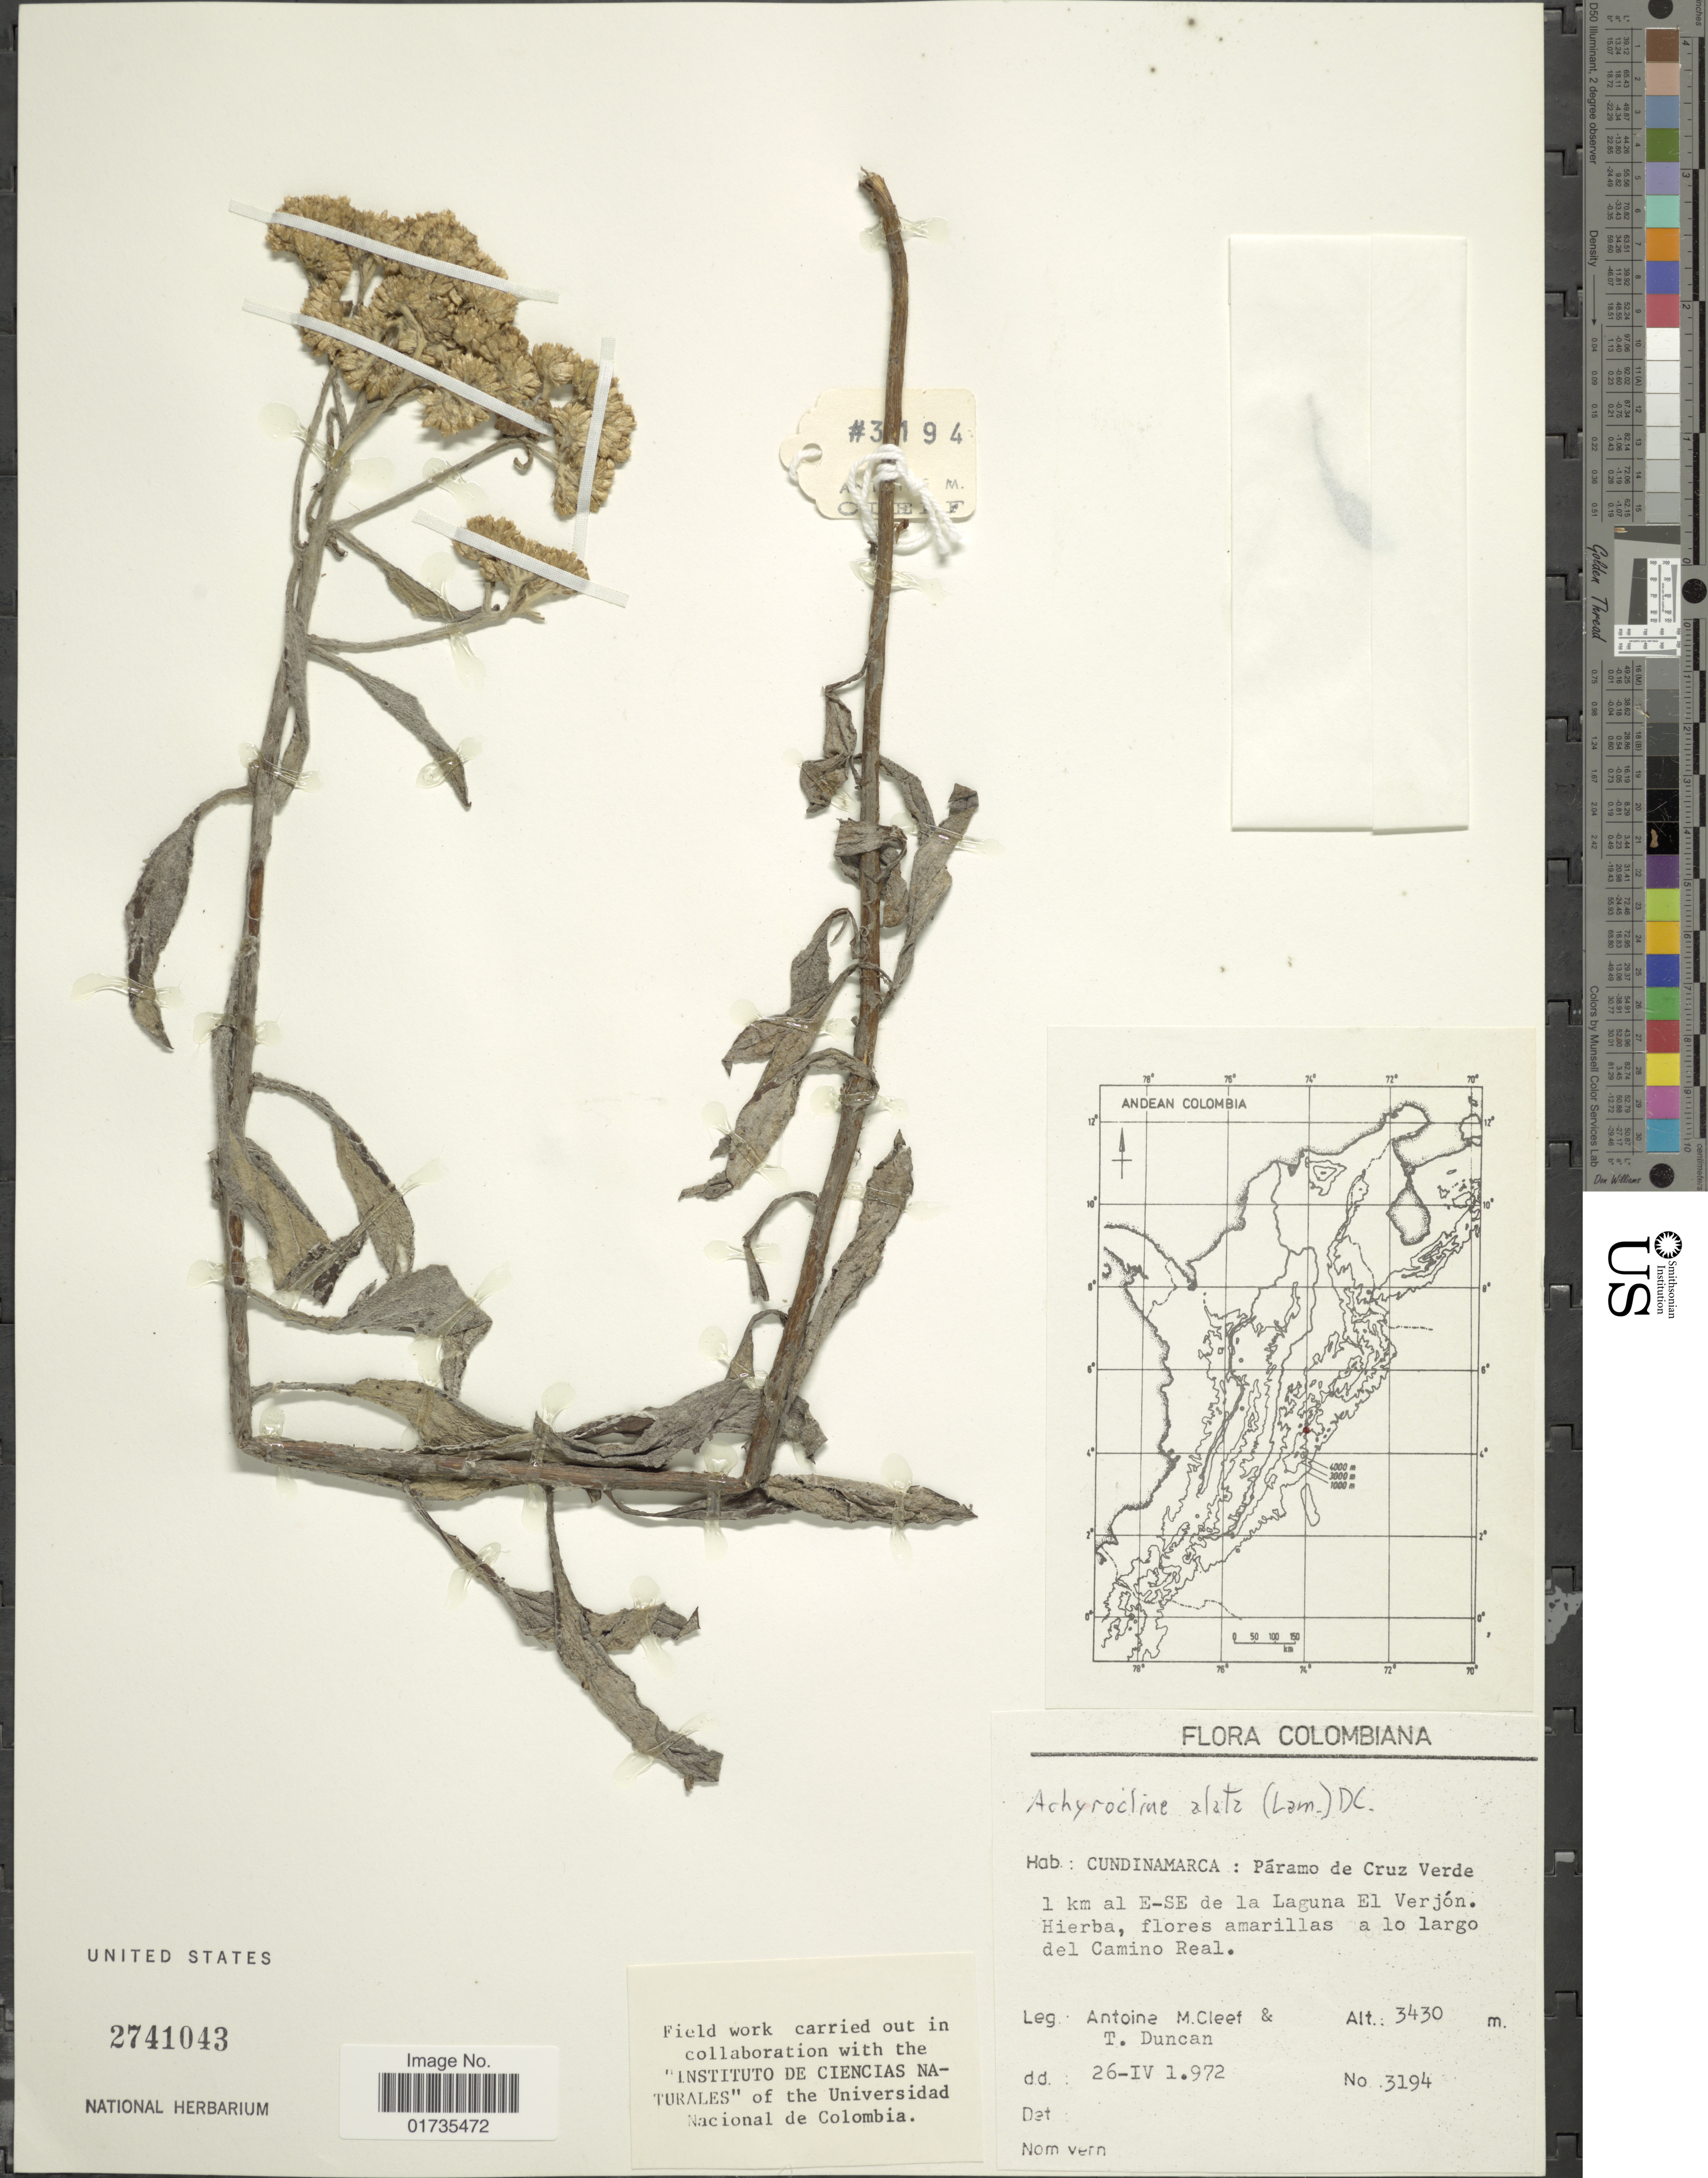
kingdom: Plantae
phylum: Tracheophyta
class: Magnoliopsida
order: Asterales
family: Asteraceae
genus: Achyrocline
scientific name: Achyrocline alata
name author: (Kunth) DC.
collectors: A. M. Cleef & T. Duncan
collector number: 3194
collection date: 1972-04-26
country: Colombia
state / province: Cundinamarca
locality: Cundinamarca: Paramo de Cruz Verde. 1 km al E-SE de la Laguna El Verjon. Hierba, flores amarillas a lo largo del Camino Real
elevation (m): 3430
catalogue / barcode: US 2741043